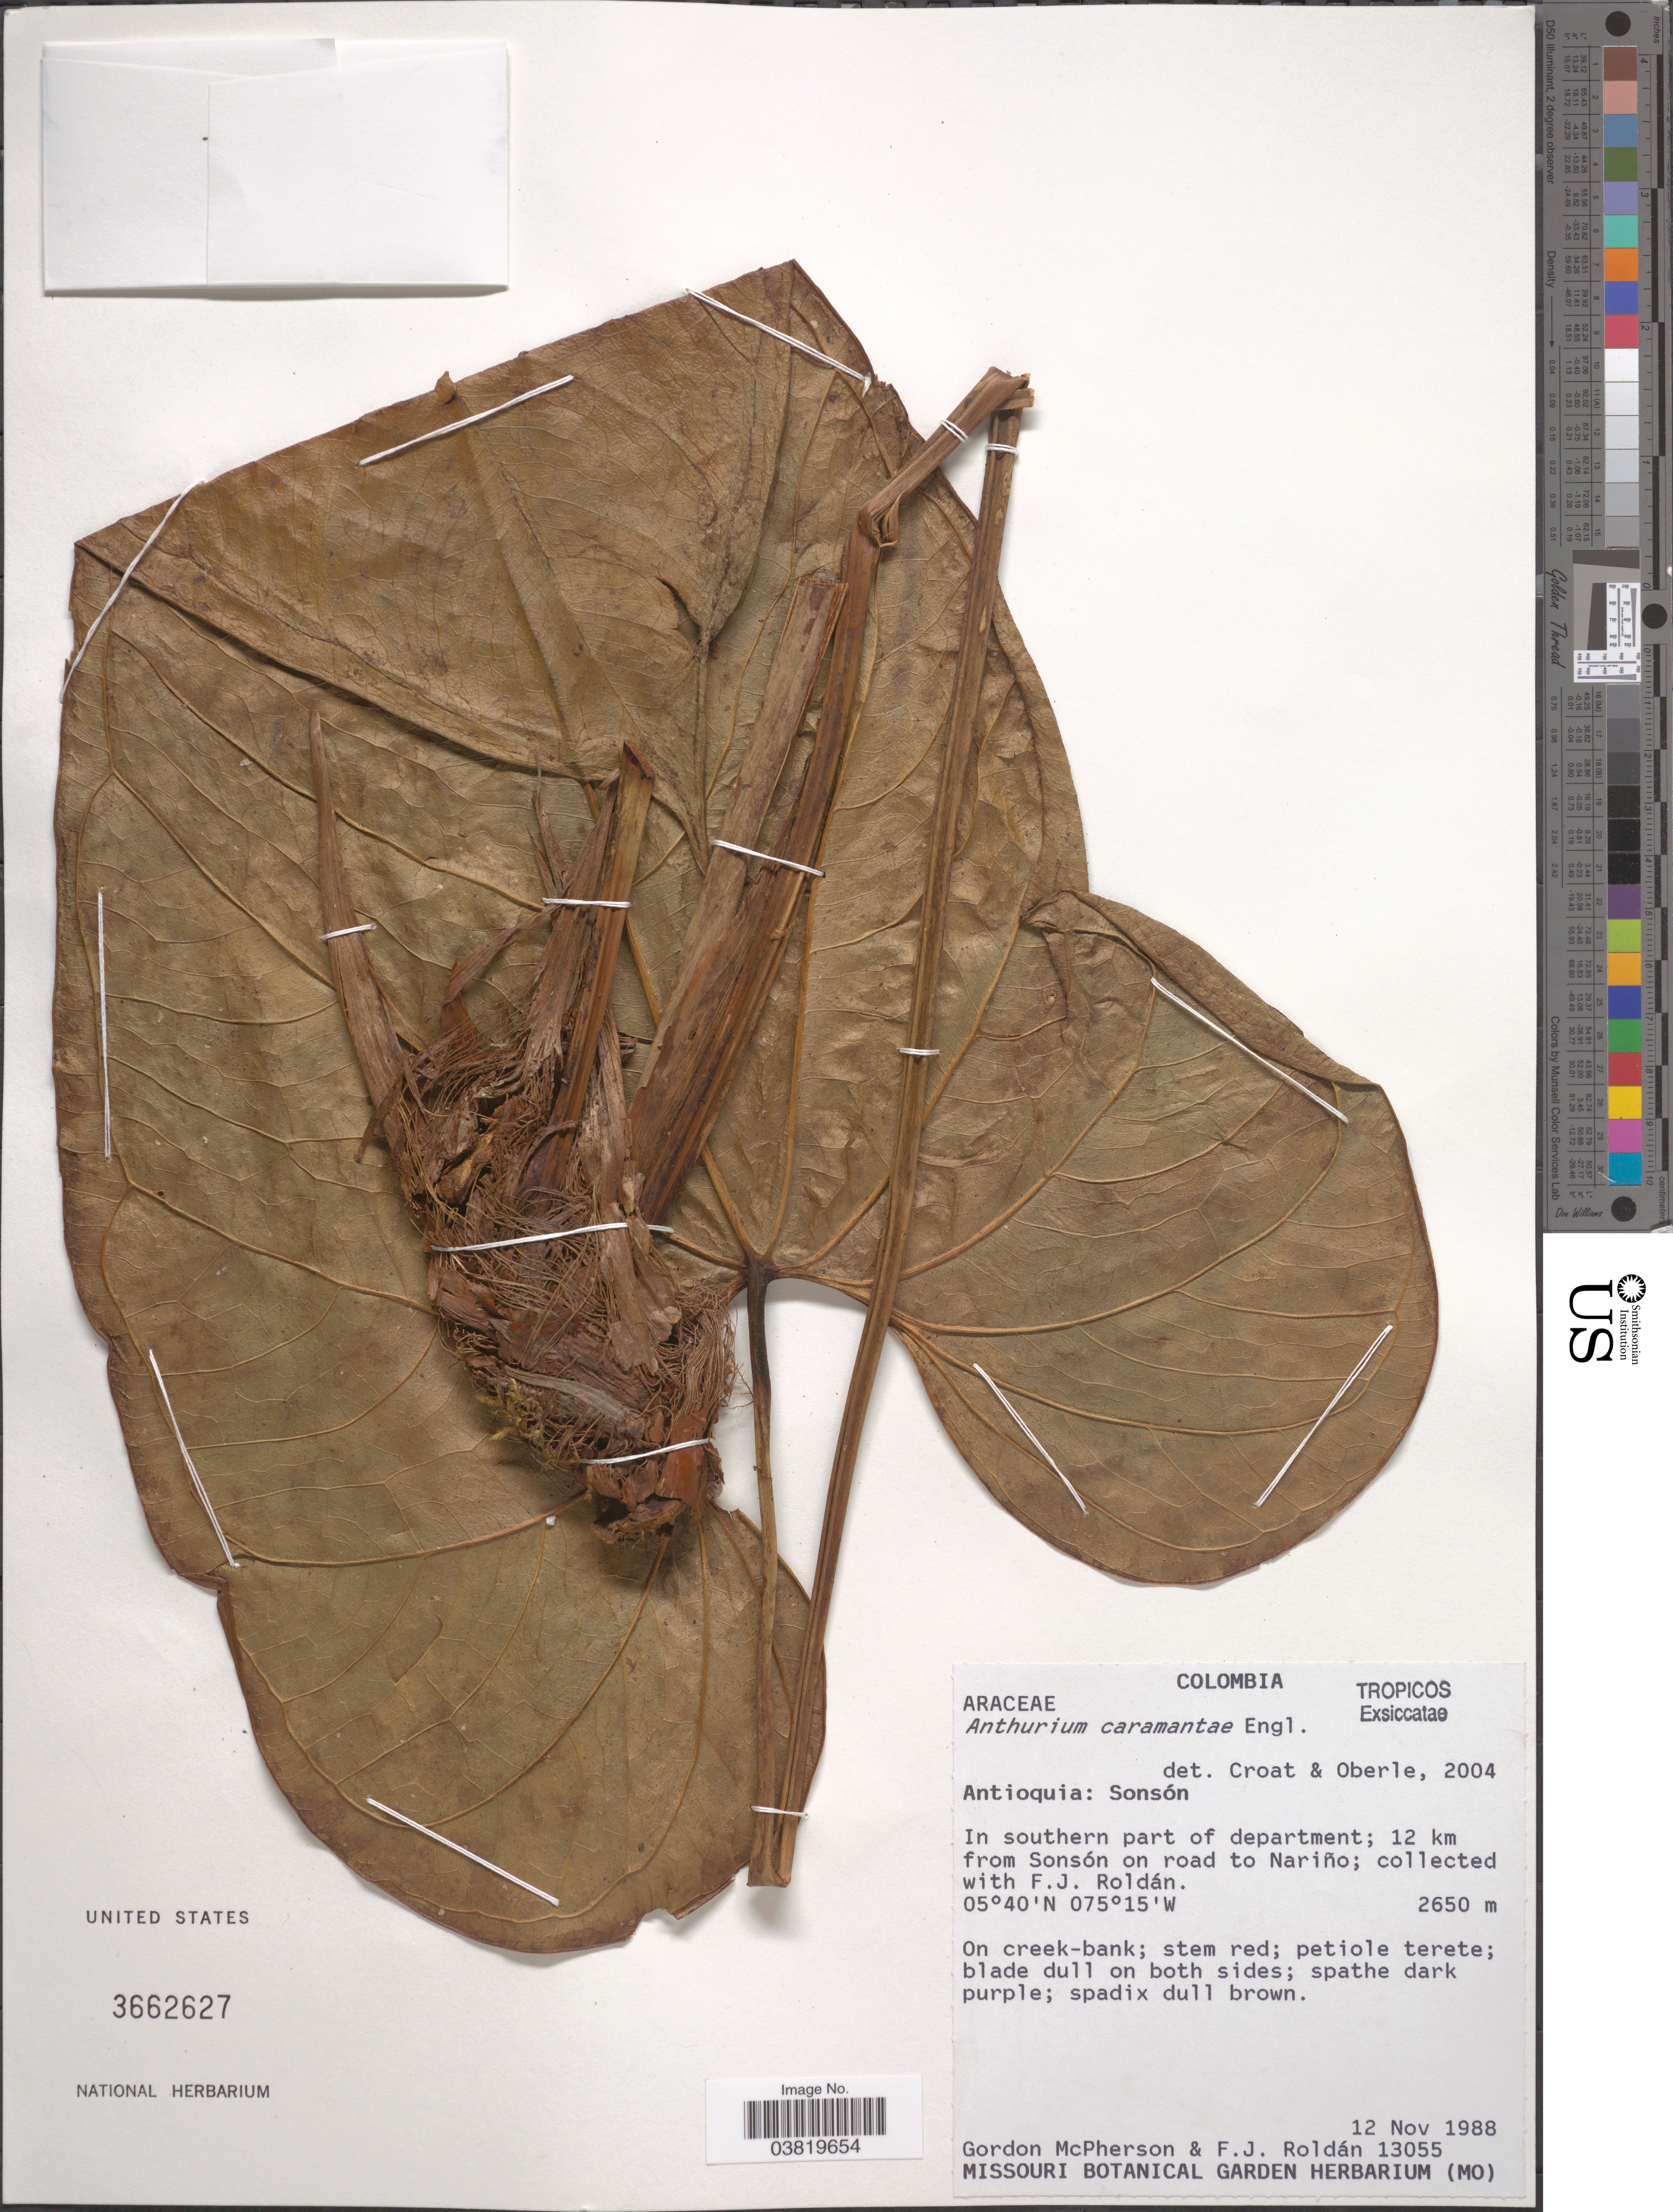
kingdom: Plantae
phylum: Tracheophyta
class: Liliopsida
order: Alismatales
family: Araceae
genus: Anthurium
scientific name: Anthurium caramantae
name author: Engl.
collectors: G. McPherson & F. J. Roldán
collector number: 13055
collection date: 1988-11-12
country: Colombia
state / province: Antioquia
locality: Sonsón. In southern part of department; 12 km from Sonsón on road to Nariño. On Creek-bank.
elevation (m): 2650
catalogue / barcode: US 3662627